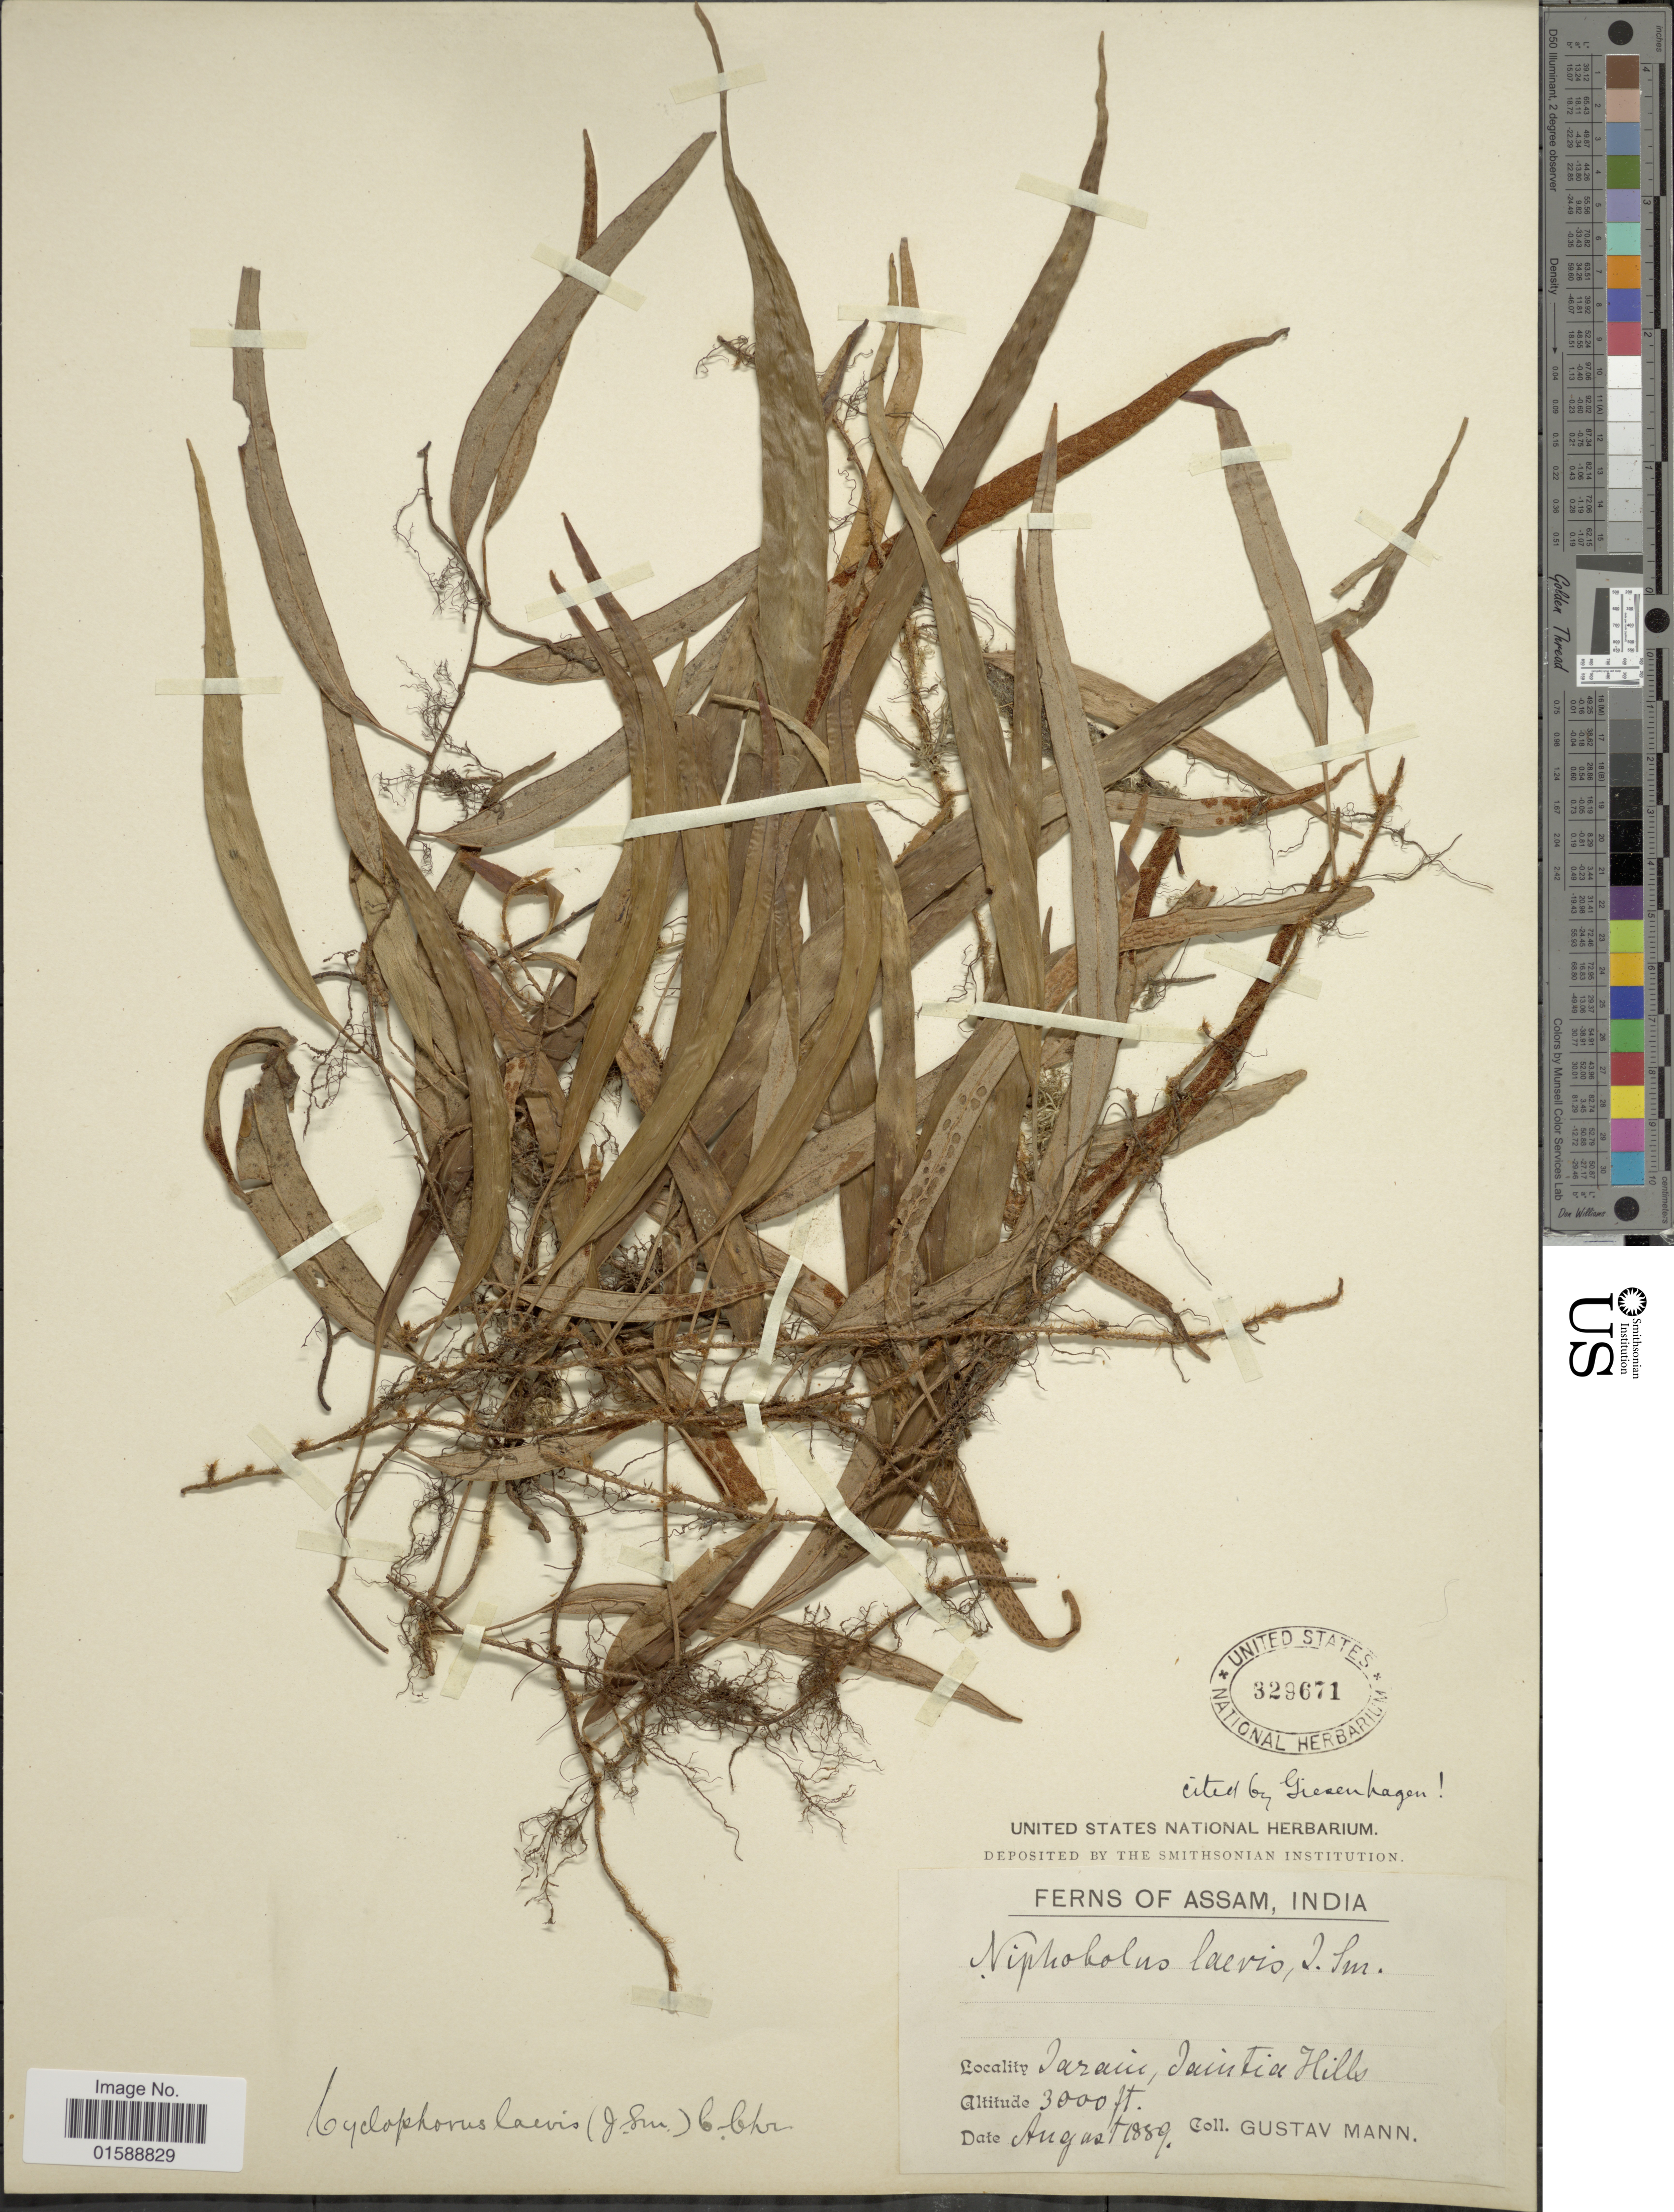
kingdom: Plantae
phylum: Tracheophyta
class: Polypodiopsida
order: Polypodiales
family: Polypodiaceae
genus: Pyrrosia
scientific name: Pyrrosia laevis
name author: (J. Sm.) Ching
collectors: G. Mann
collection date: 1889-08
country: India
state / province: Meghalaya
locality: Jarain, Jaintia Hills. Assam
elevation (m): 914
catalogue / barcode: US 329671